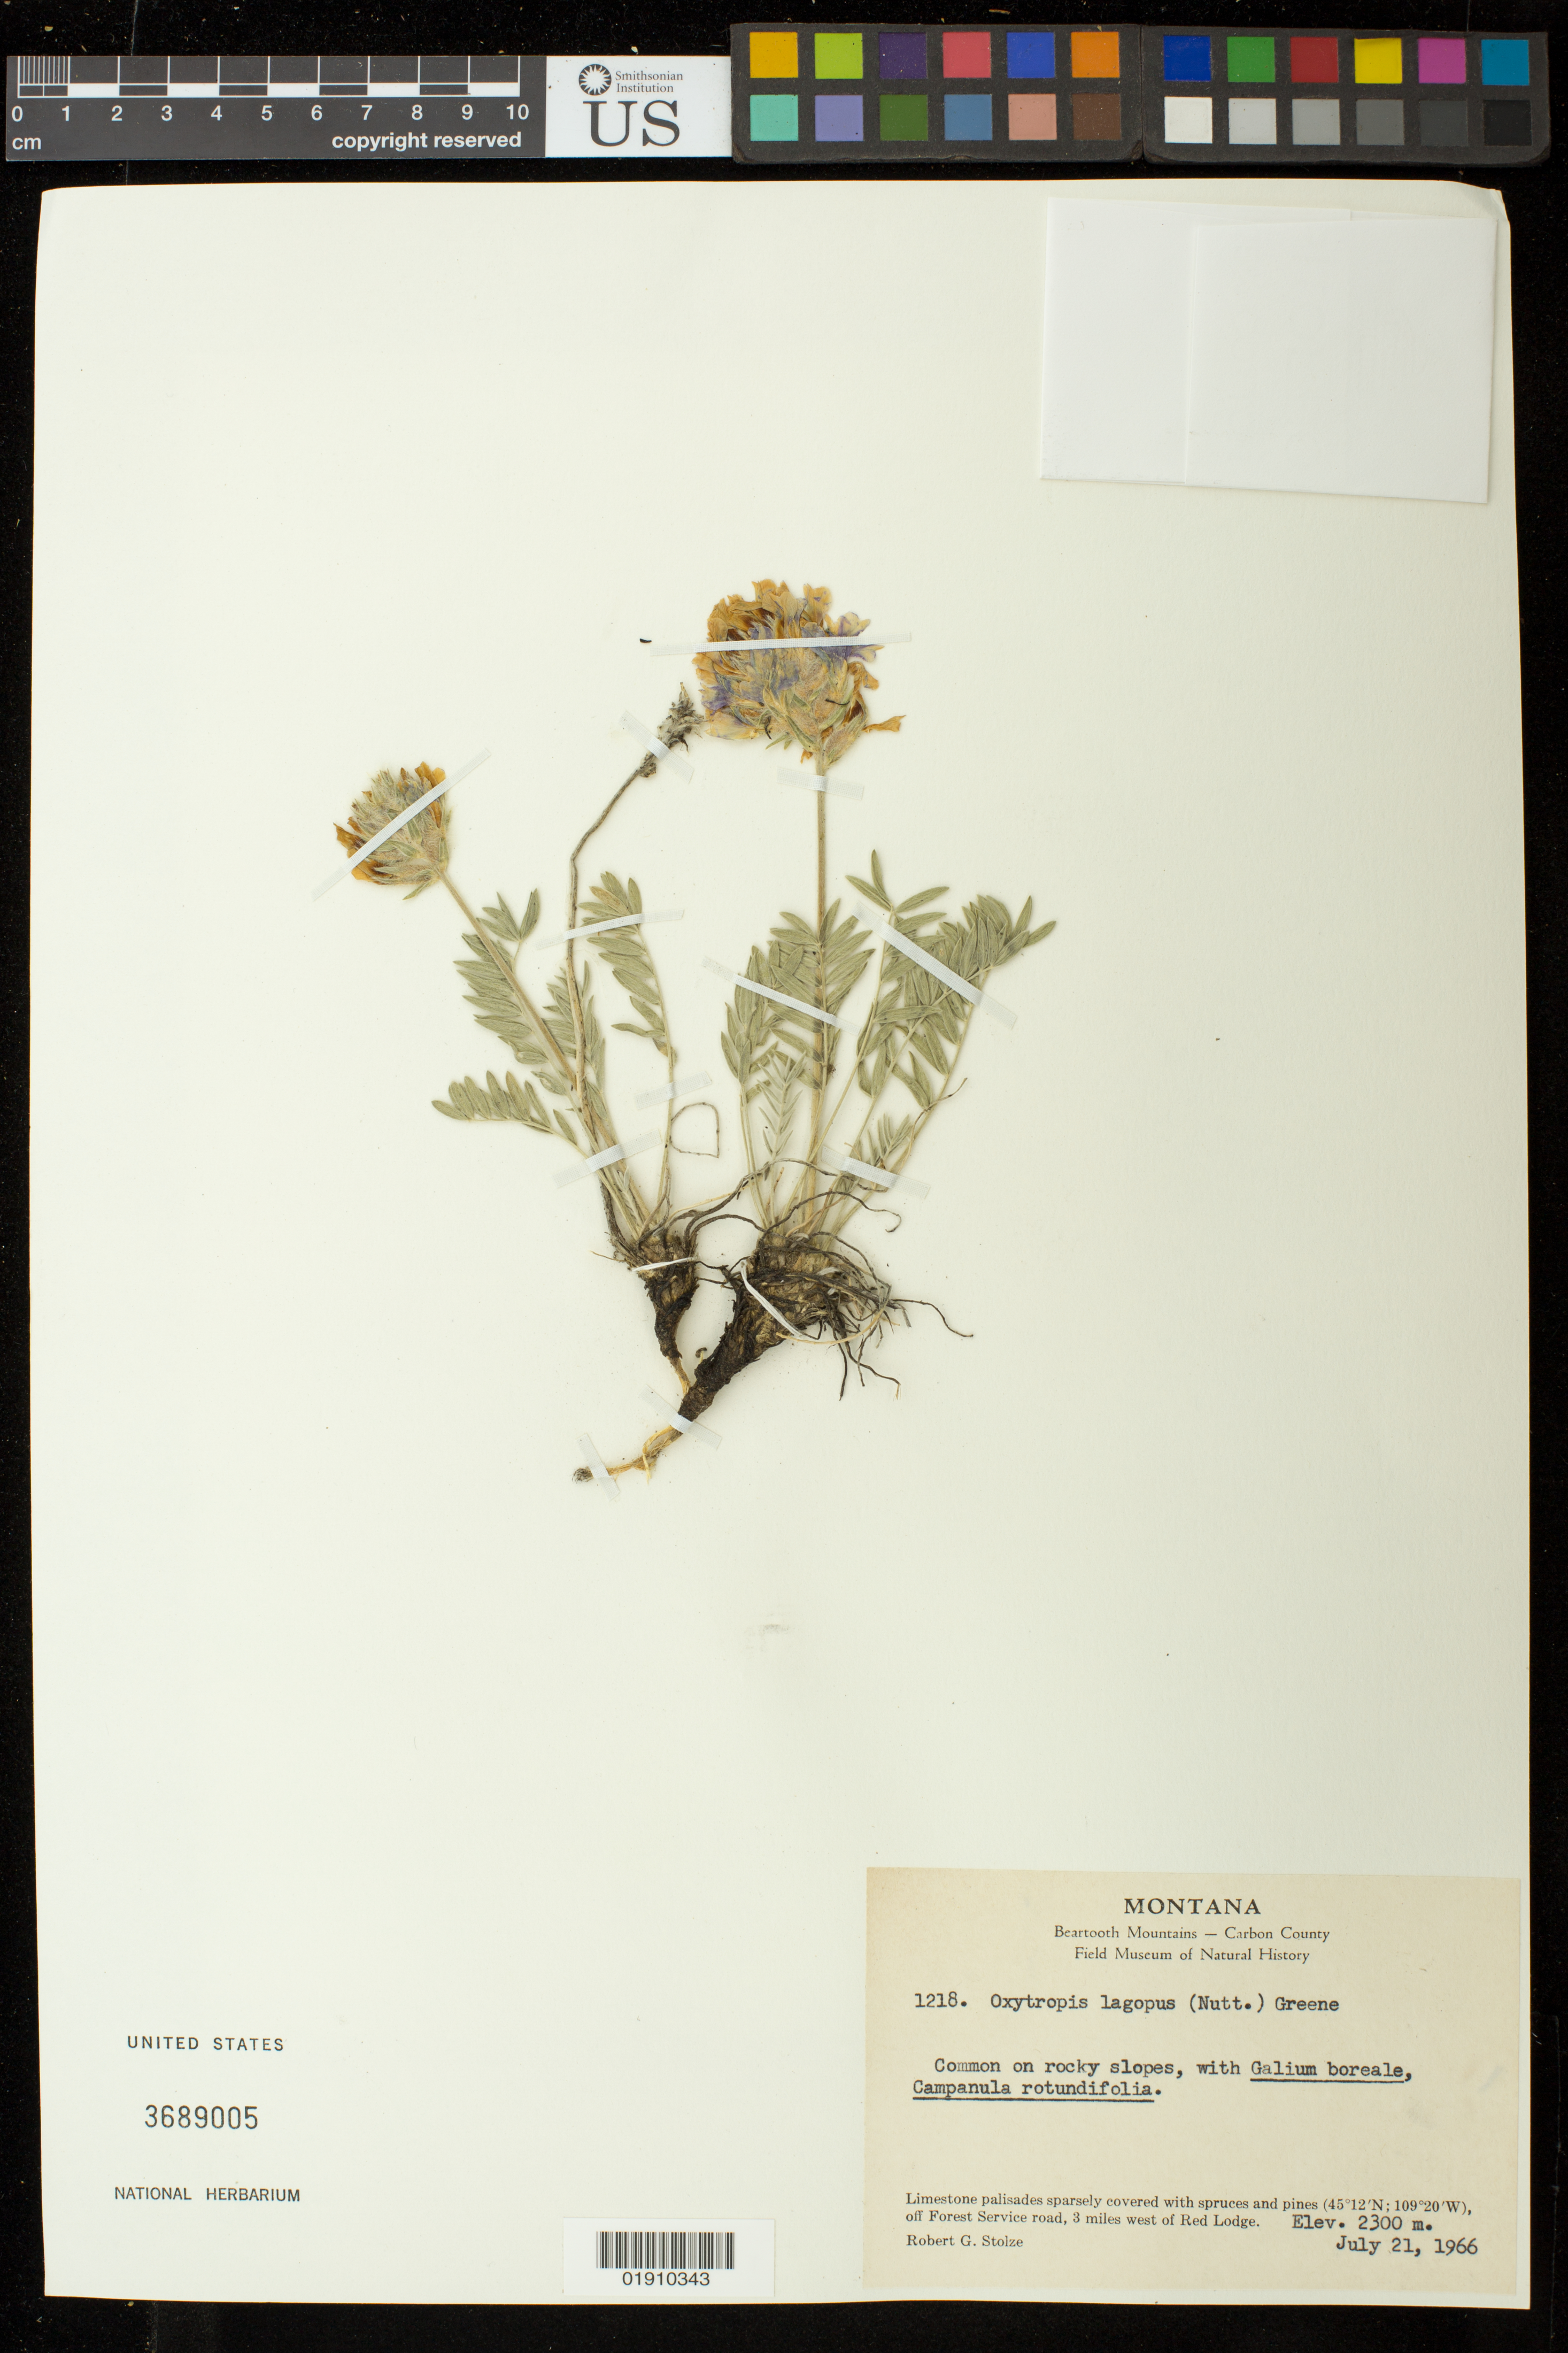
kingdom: Plantae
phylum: Tracheophyta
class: Magnoliopsida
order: Fabales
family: Fabaceae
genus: Oxytropis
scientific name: Oxytropis lagopus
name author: Nutt.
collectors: R. G. Stolze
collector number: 1218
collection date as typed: July 21, 1966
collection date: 1966-07-21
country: United States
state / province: Wyoming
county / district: Carbon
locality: Beartooth Mountains, off Forest Service road, 3 miles west of Red Lodge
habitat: common on rocky slopes, with Galium boreale, Campanula rotundifolia, limestone palisades sparsely covered wtih spruces and pines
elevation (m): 2300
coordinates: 45 12 0 N, 109 20 0 W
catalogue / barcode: US 3689005